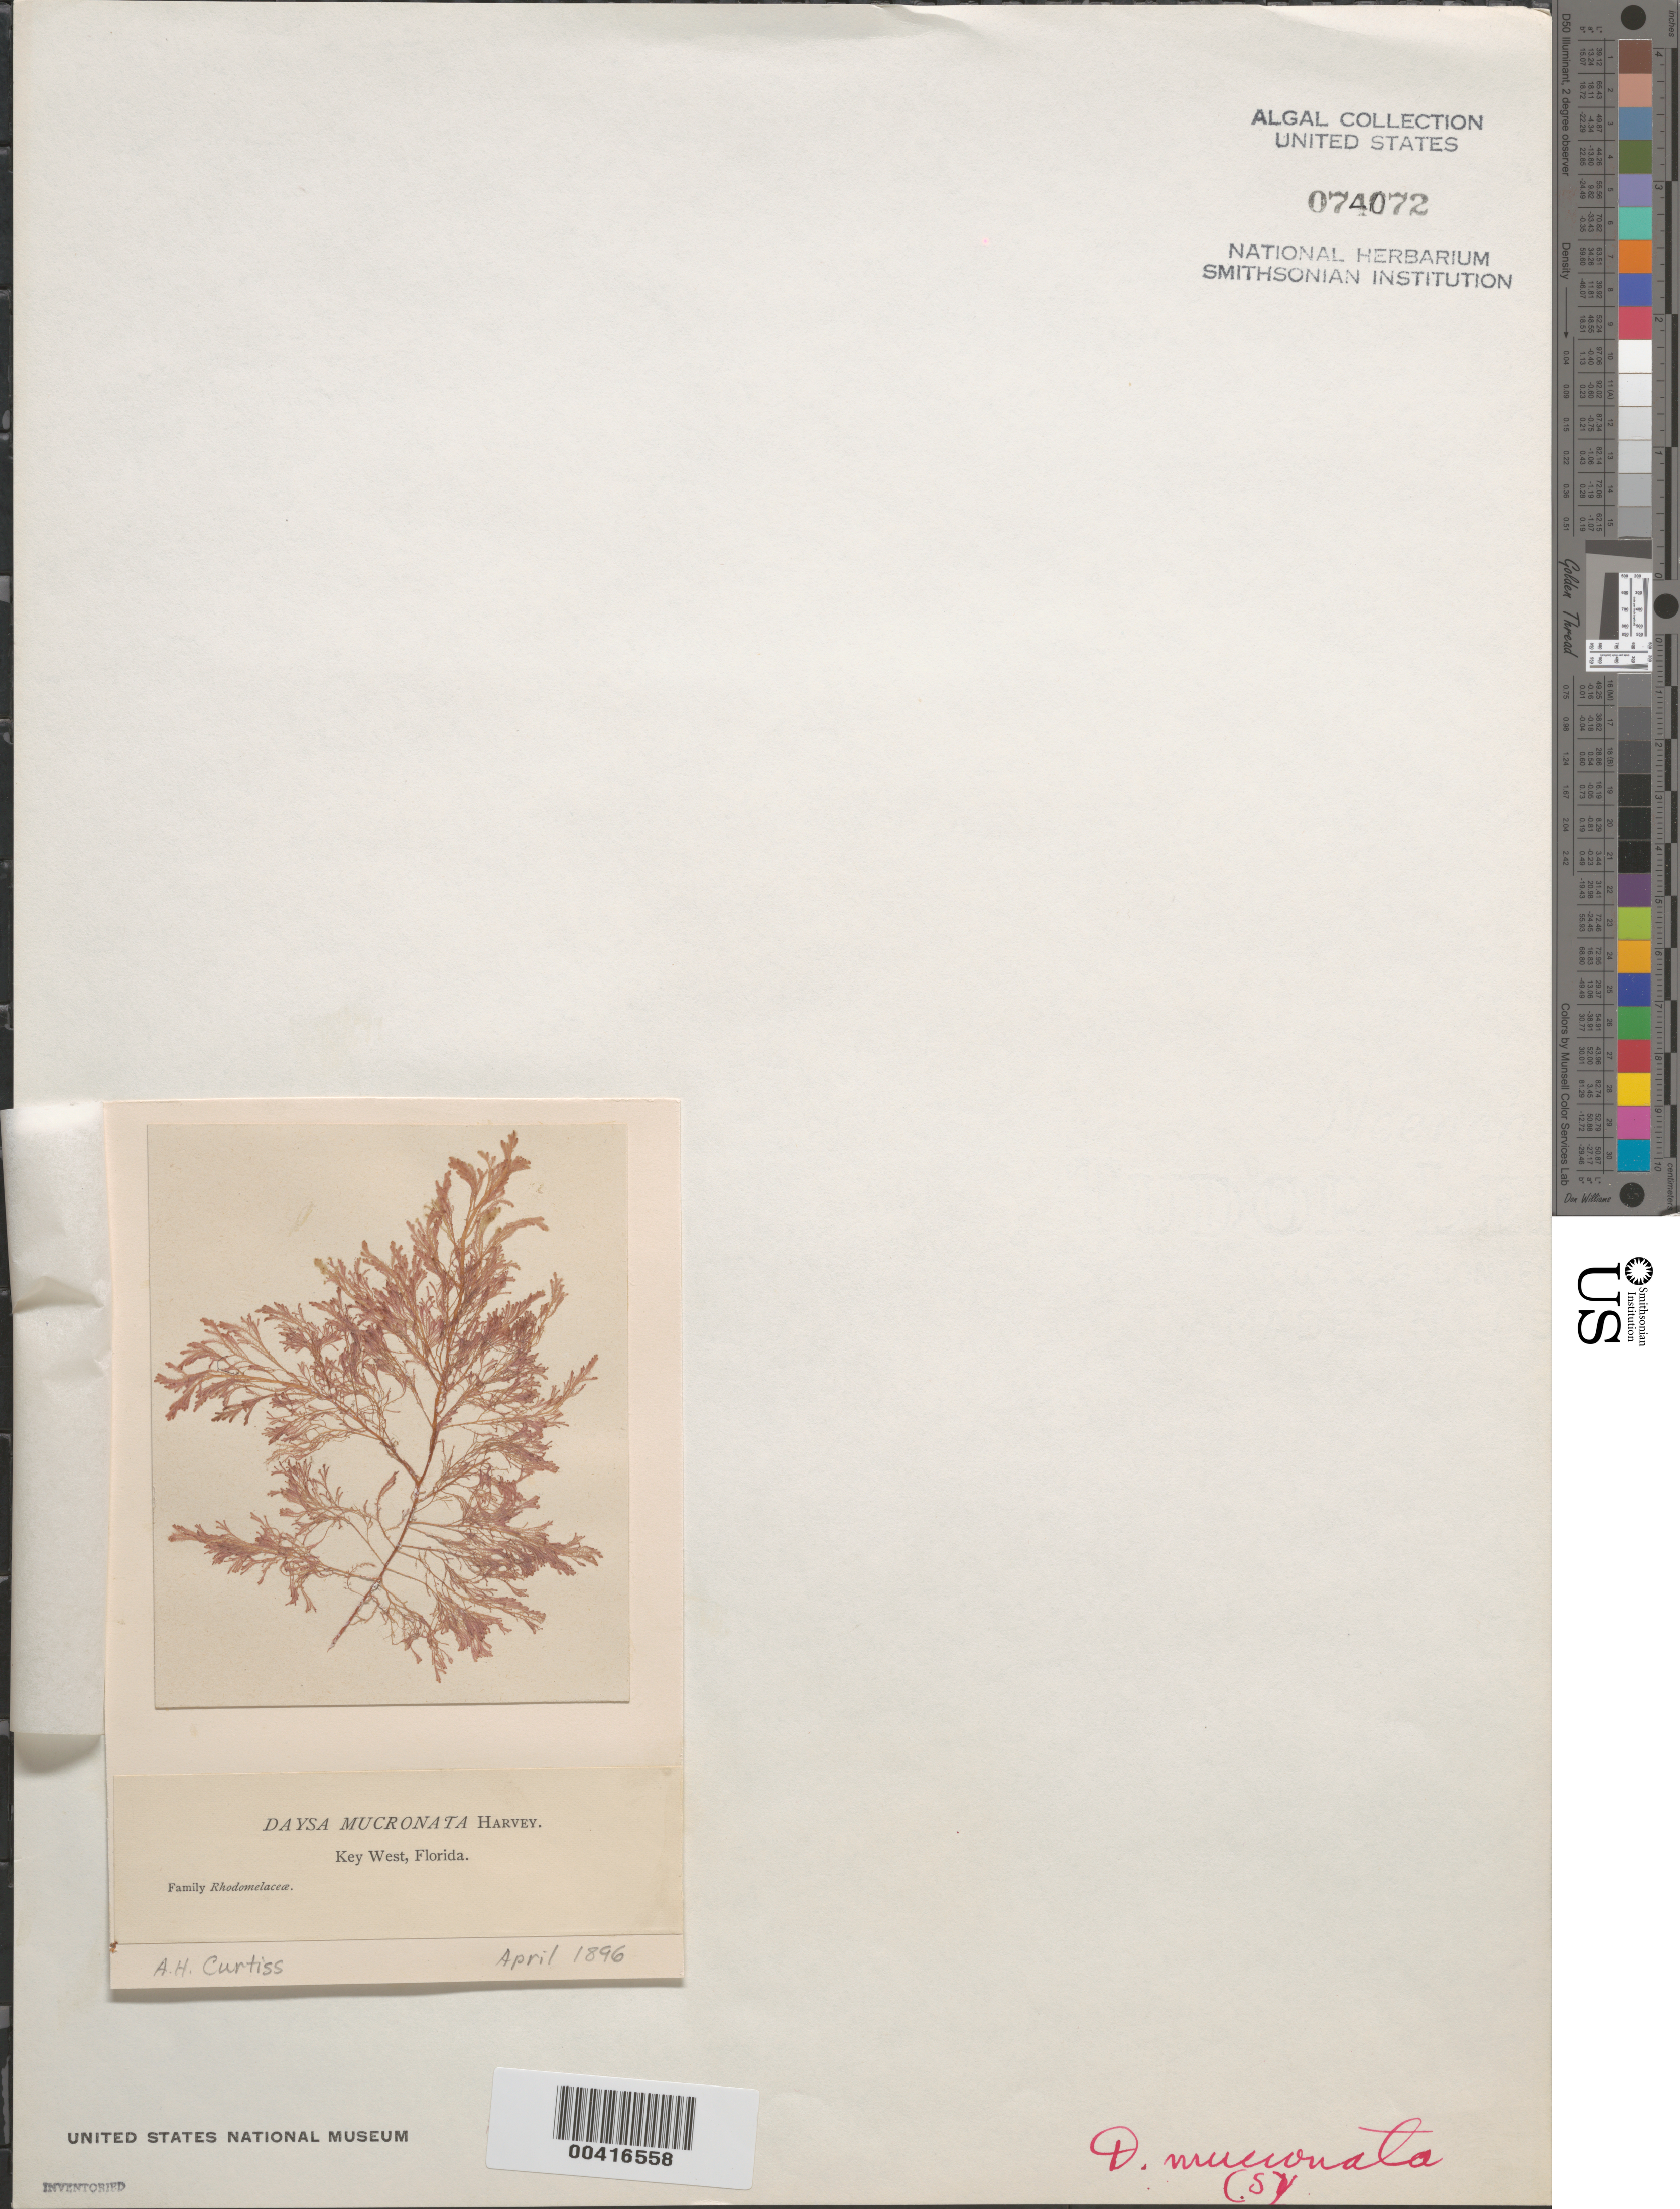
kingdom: Plantae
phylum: Rhodophyta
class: Florideophyceae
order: Ceramiales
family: Rhodomelaceae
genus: Heterodasya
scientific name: Heterodasya mucronata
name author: (Harv.) M.J. Wynne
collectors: A. H. Curtiss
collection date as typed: Apr 1896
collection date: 1896-04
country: United States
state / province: Florida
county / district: Monroe County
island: Key West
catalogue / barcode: US 74072